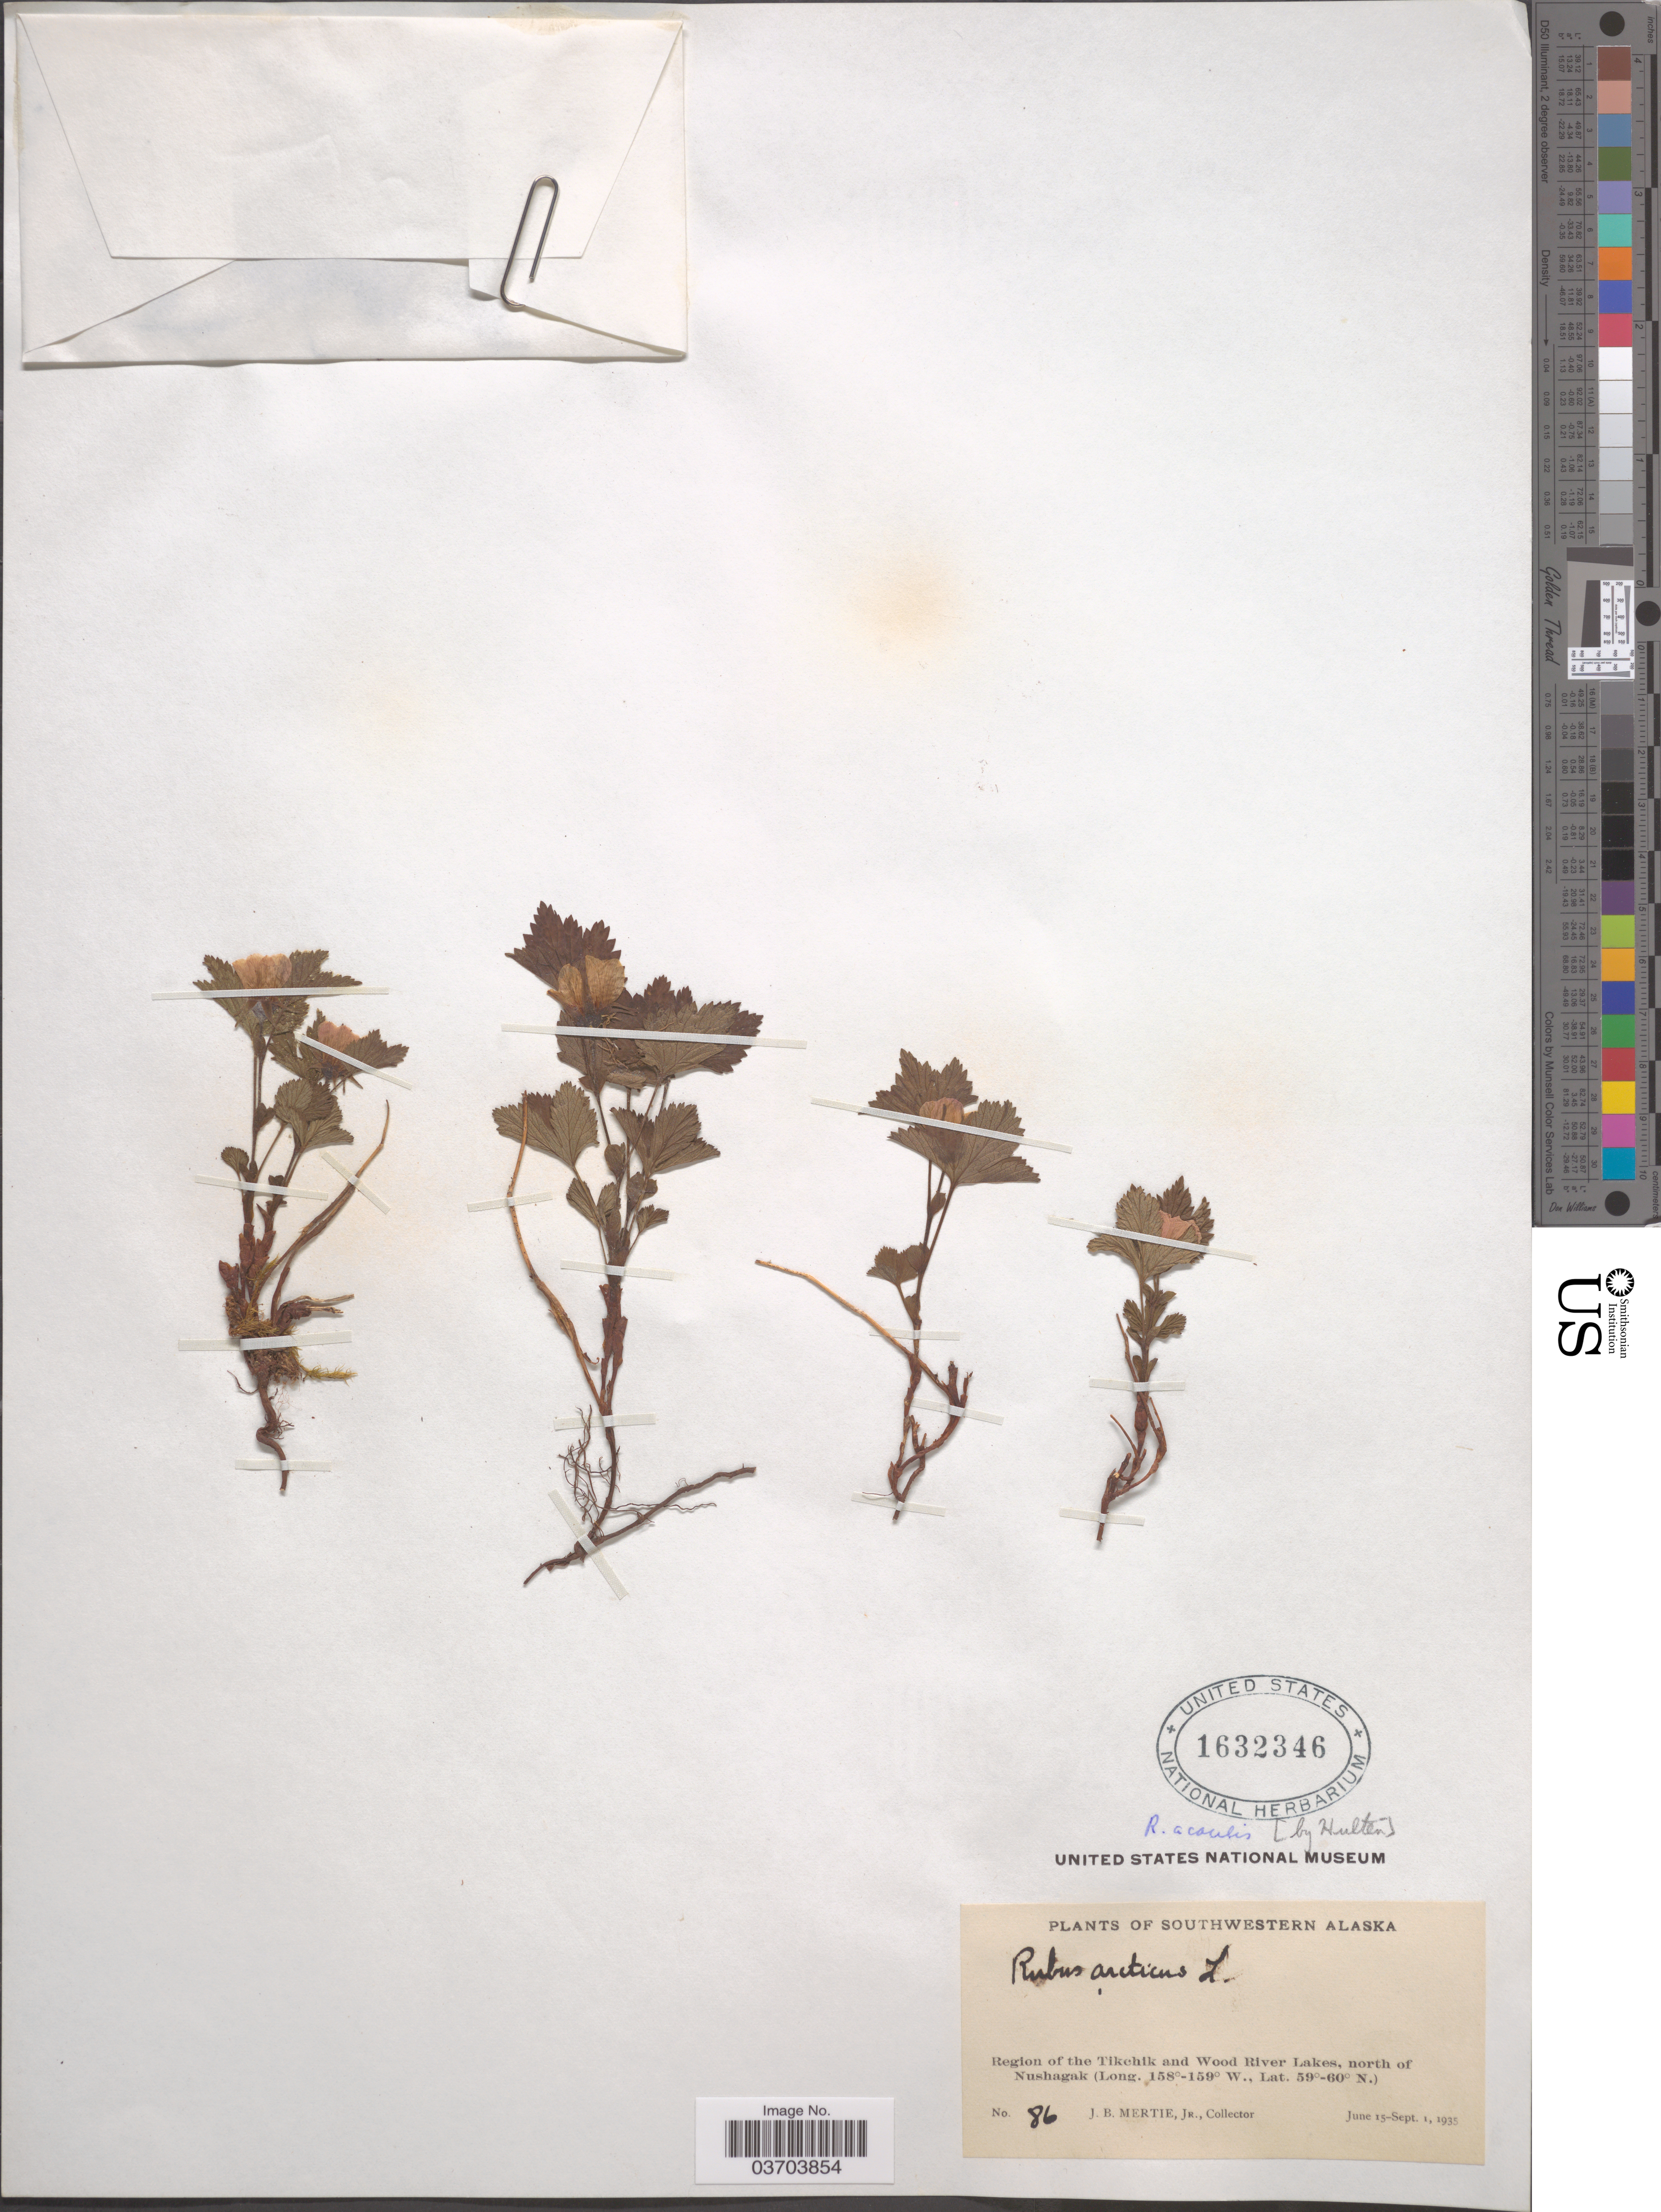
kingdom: Plantae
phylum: Tracheophyta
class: Magnoliopsida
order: Rosales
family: Rosaceae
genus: Rubus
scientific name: Rubus acaulis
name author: Michx.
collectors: J. Mertie Jr.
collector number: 86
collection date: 1935-06-15/1935-09-01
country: United States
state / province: Alaska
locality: Southwestern Alaska. Region of the Tikchik and Wood River Lakes, north of Nushagak.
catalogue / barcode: US 1632346